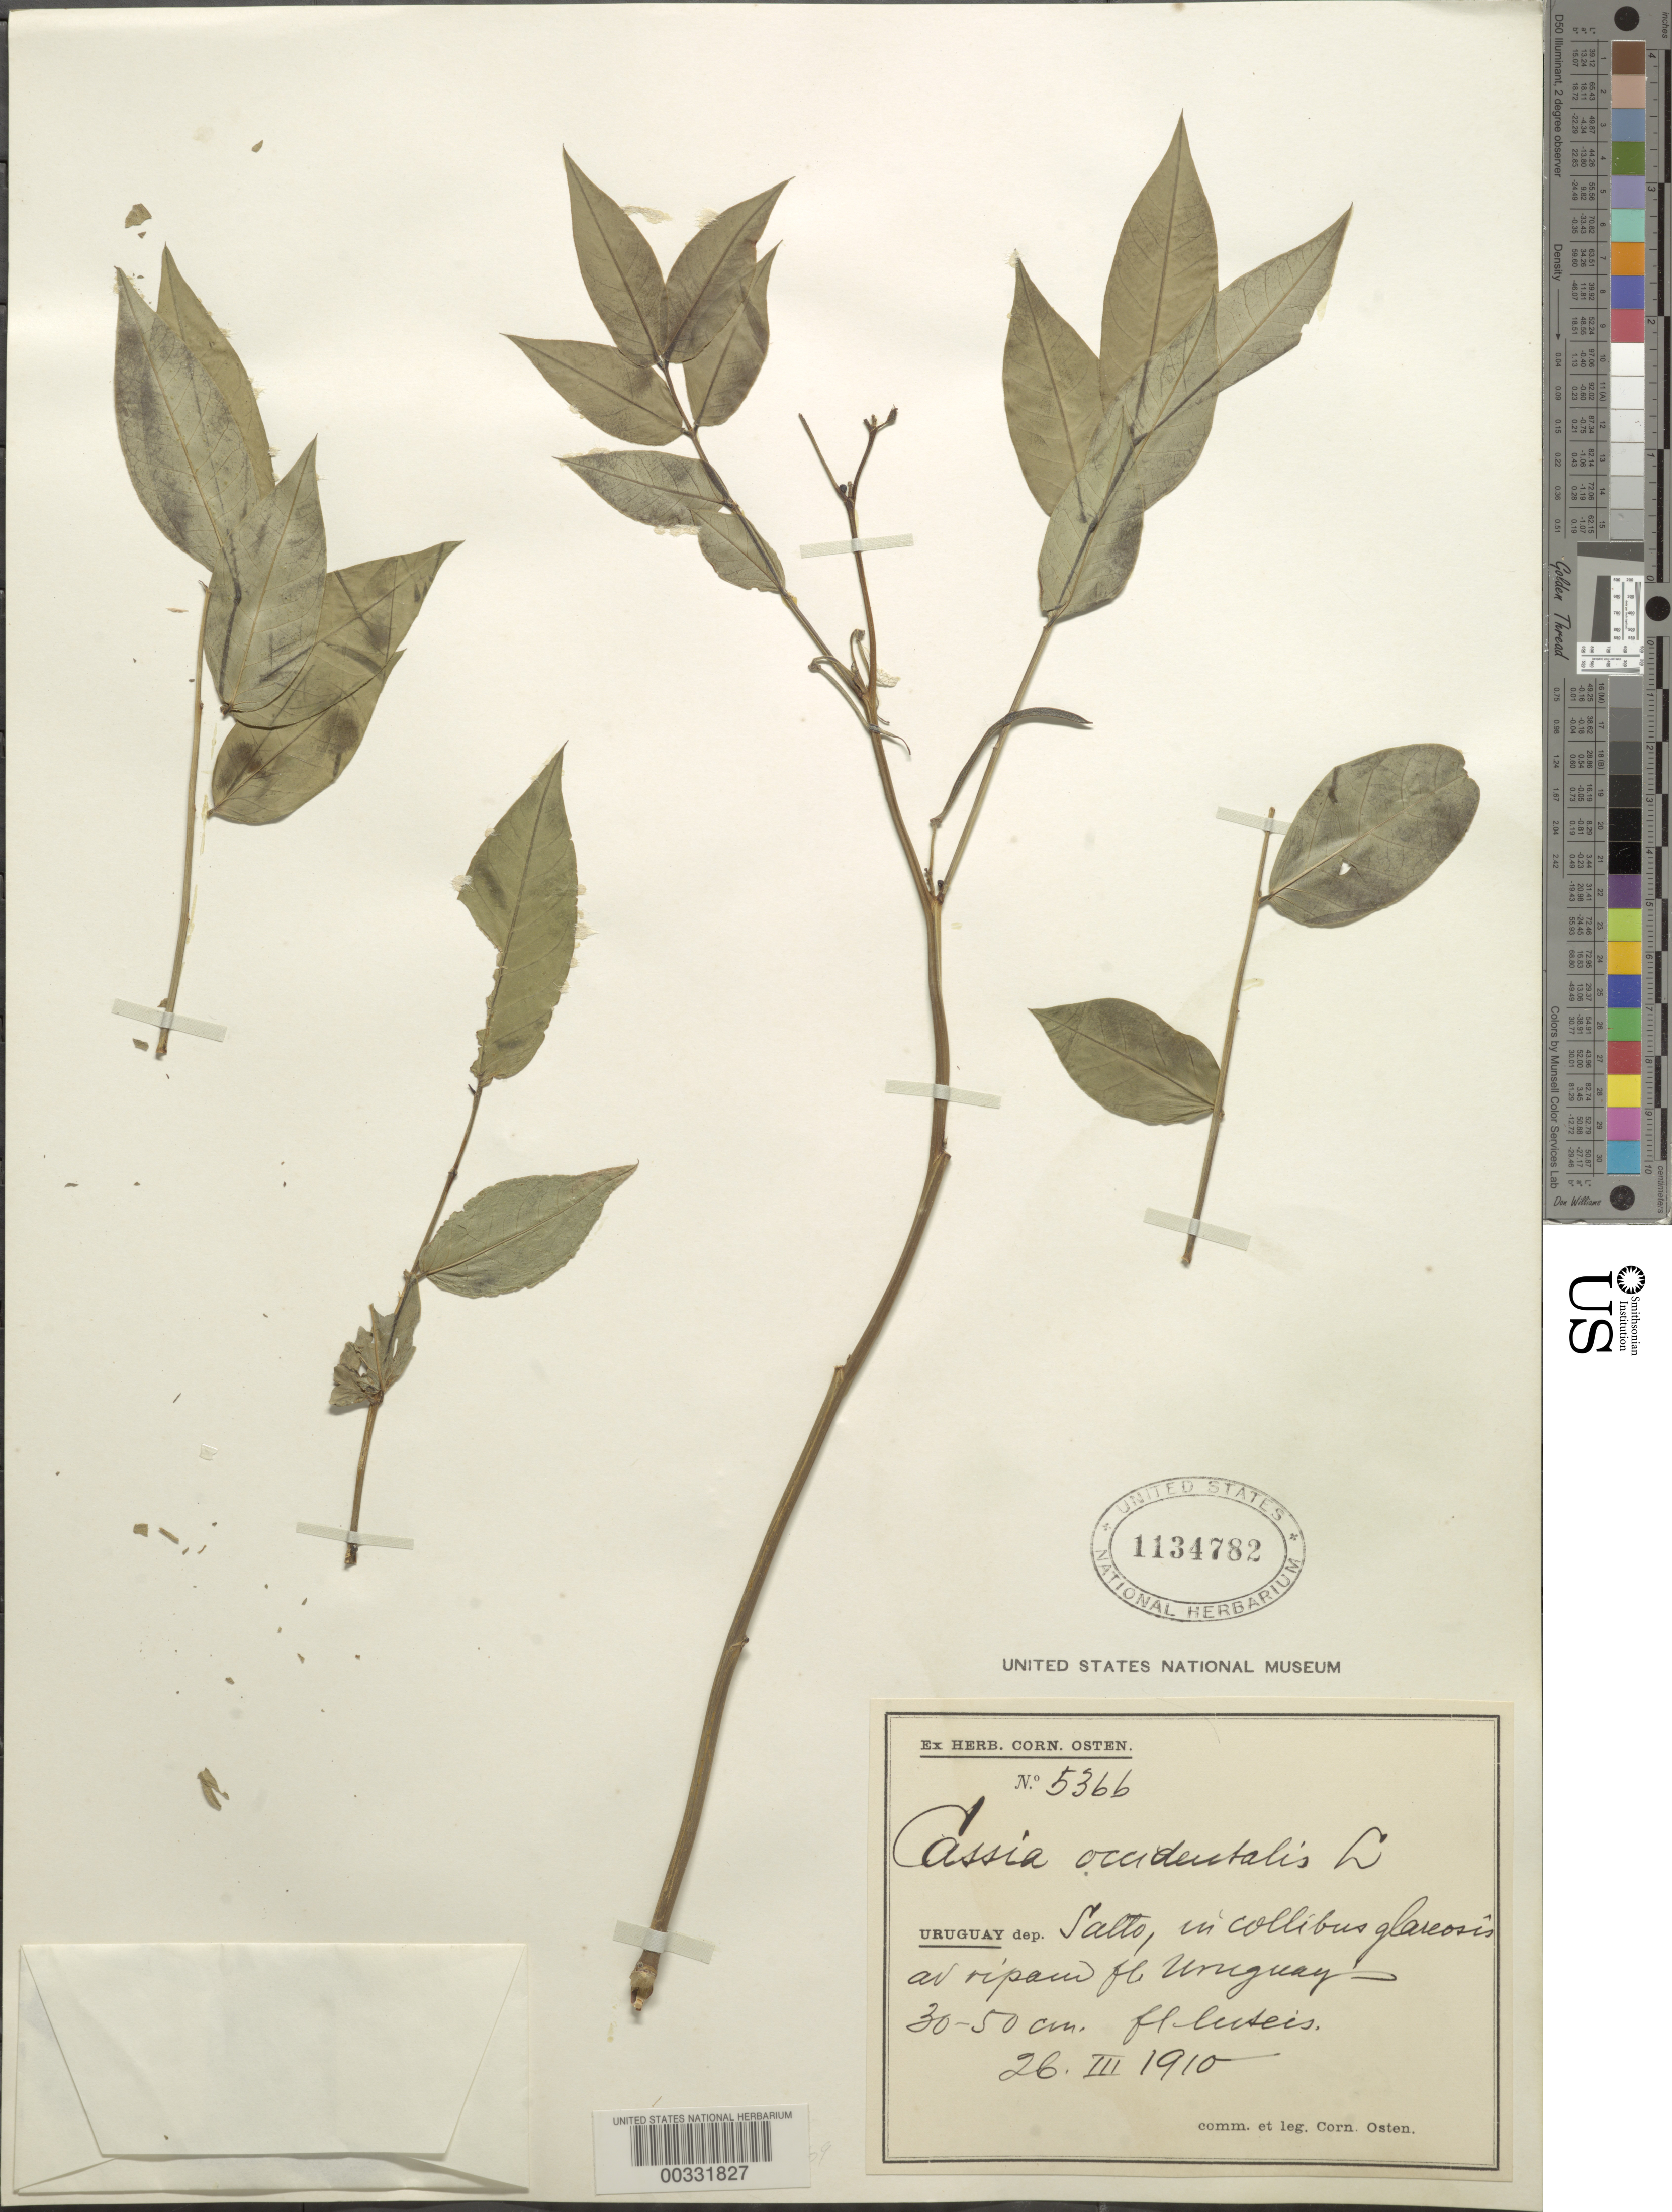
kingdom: Plantae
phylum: Tracheophyta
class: Magnoliopsida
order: Fabales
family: Fabaceae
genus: Senna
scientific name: Senna occidentalis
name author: (L.) Link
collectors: C. Osten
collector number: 5366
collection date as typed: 26 Mar 1910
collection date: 1910-03-26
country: Uruguay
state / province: Salto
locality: Rio uruguay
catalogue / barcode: US 1134782